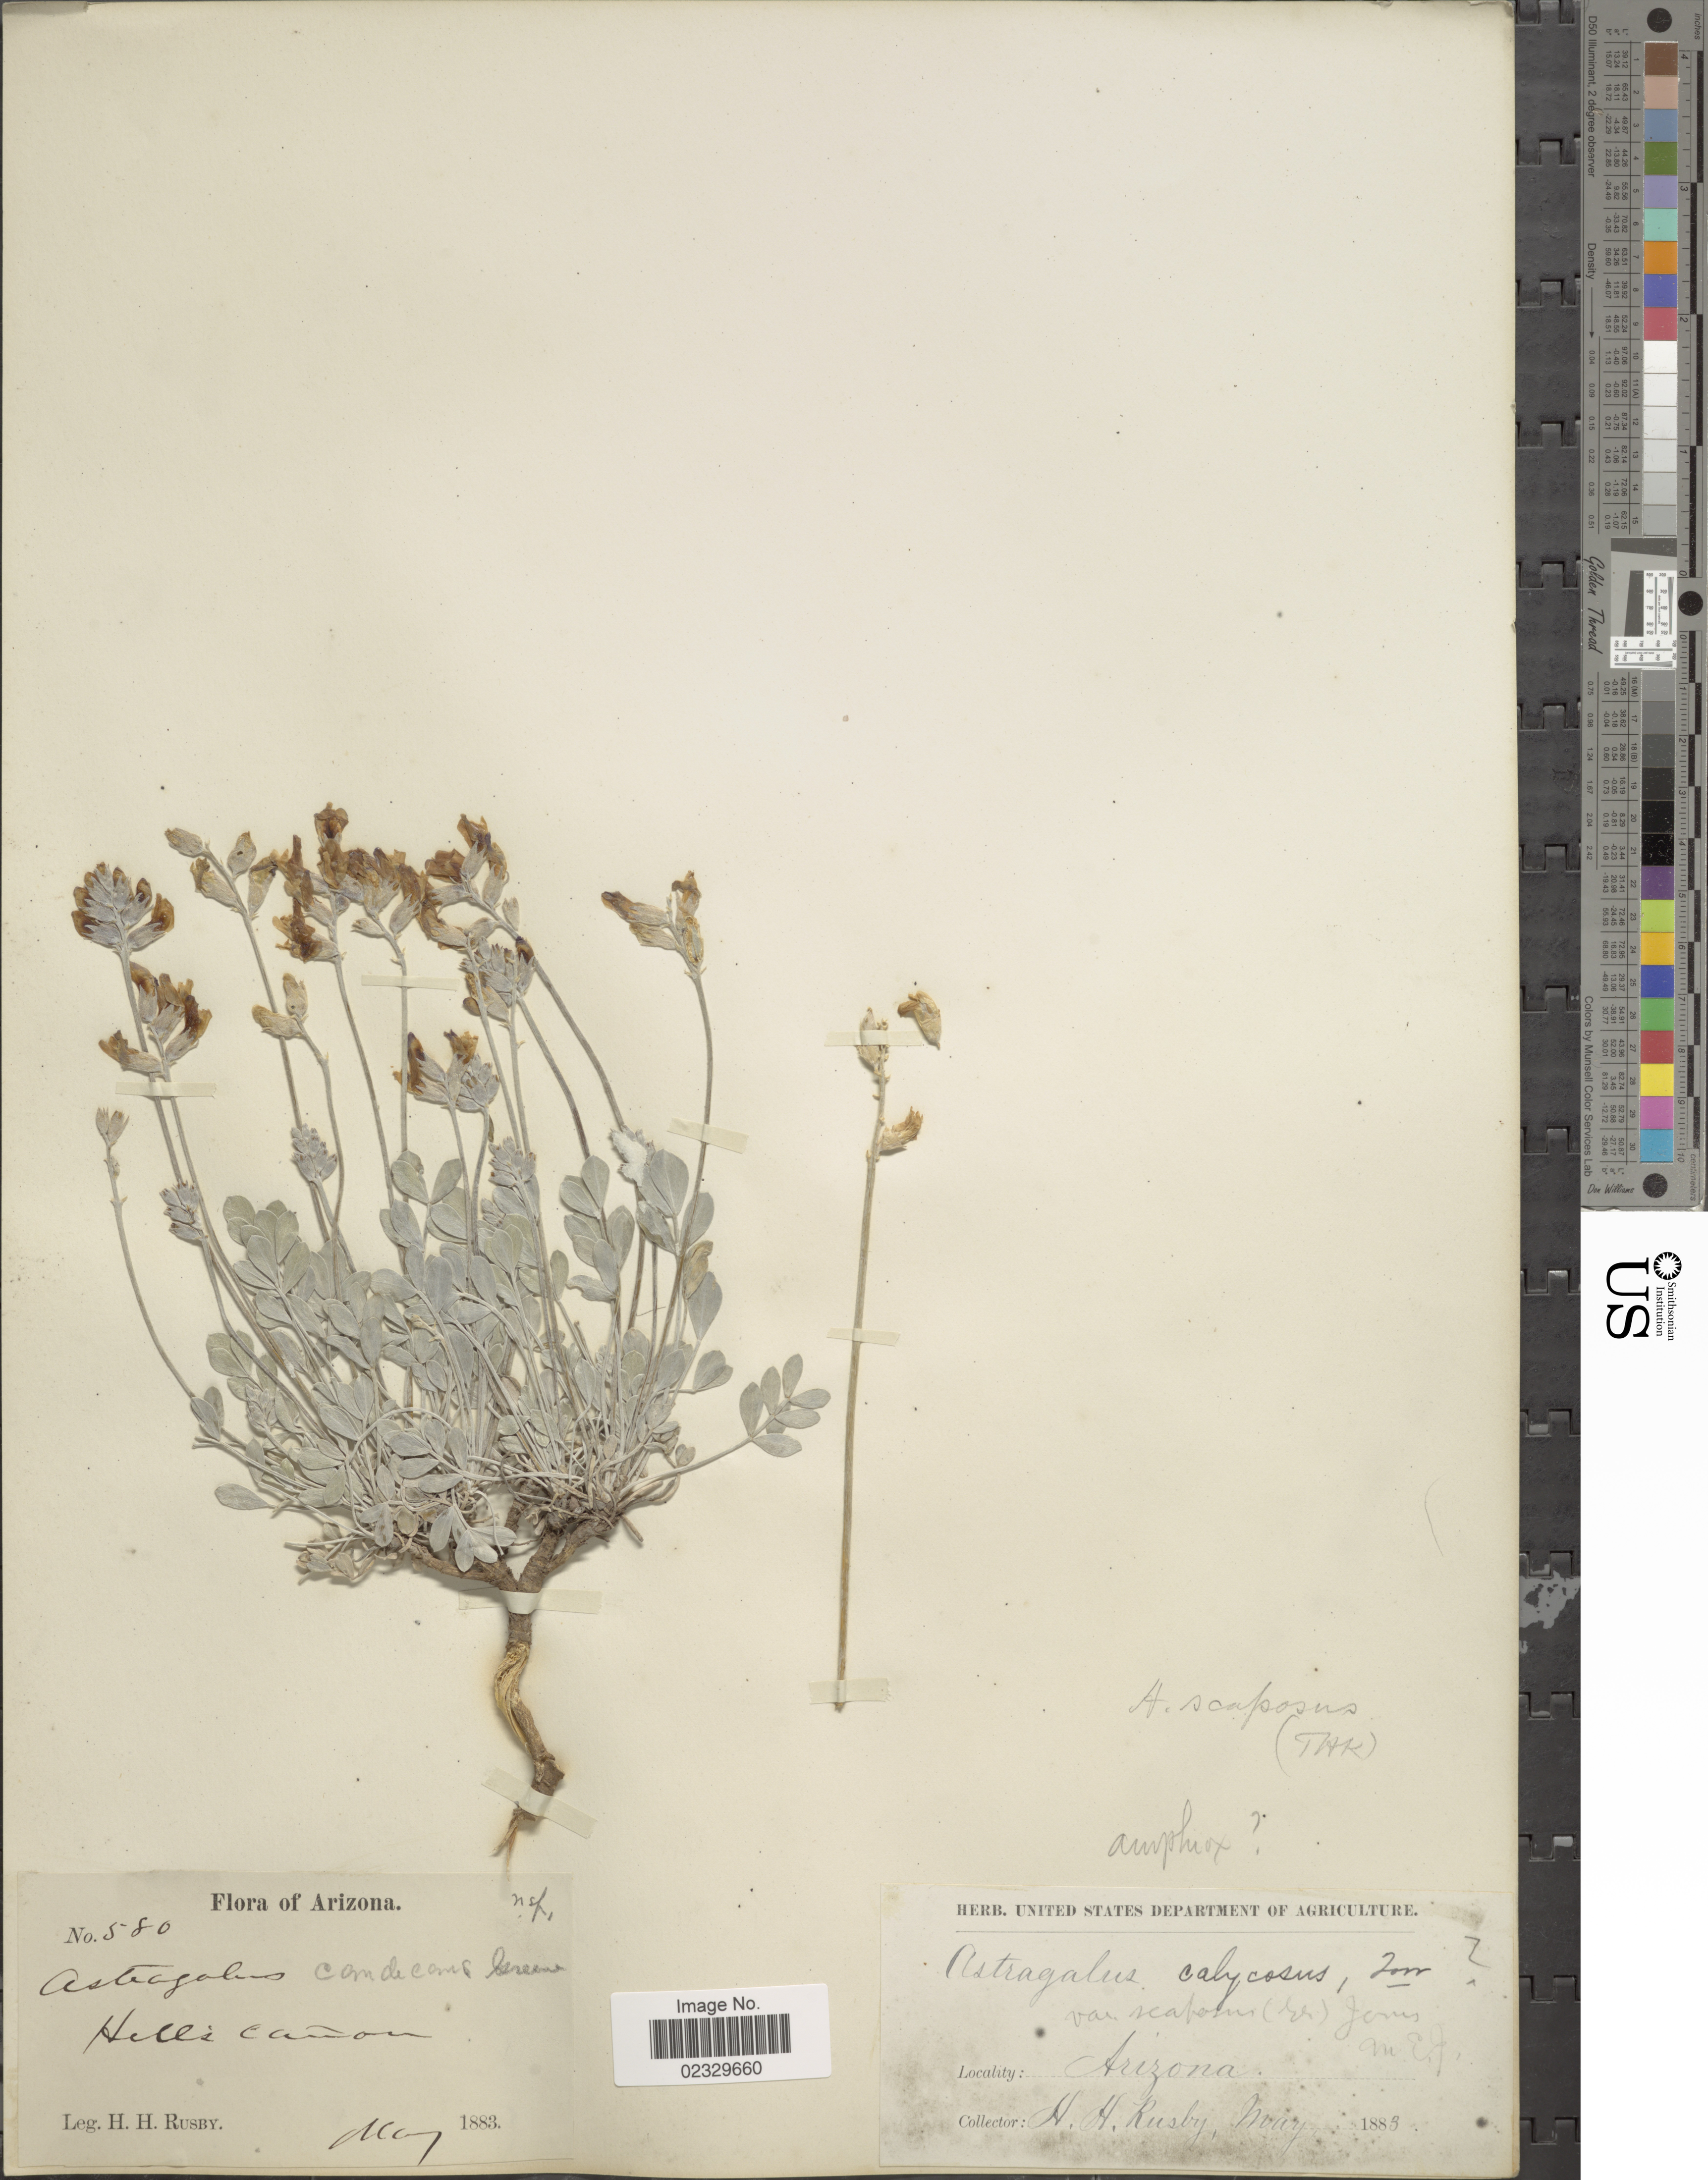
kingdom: Plantae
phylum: Tracheophyta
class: Magnoliopsida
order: Fabales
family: Fabaceae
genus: Astragalus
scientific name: Astragalus calycosus var. scaposus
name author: (A. Gray) M.E. Jones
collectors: H. H. Rusby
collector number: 580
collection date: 1883-05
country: United States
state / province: Arizona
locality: Hills Canon